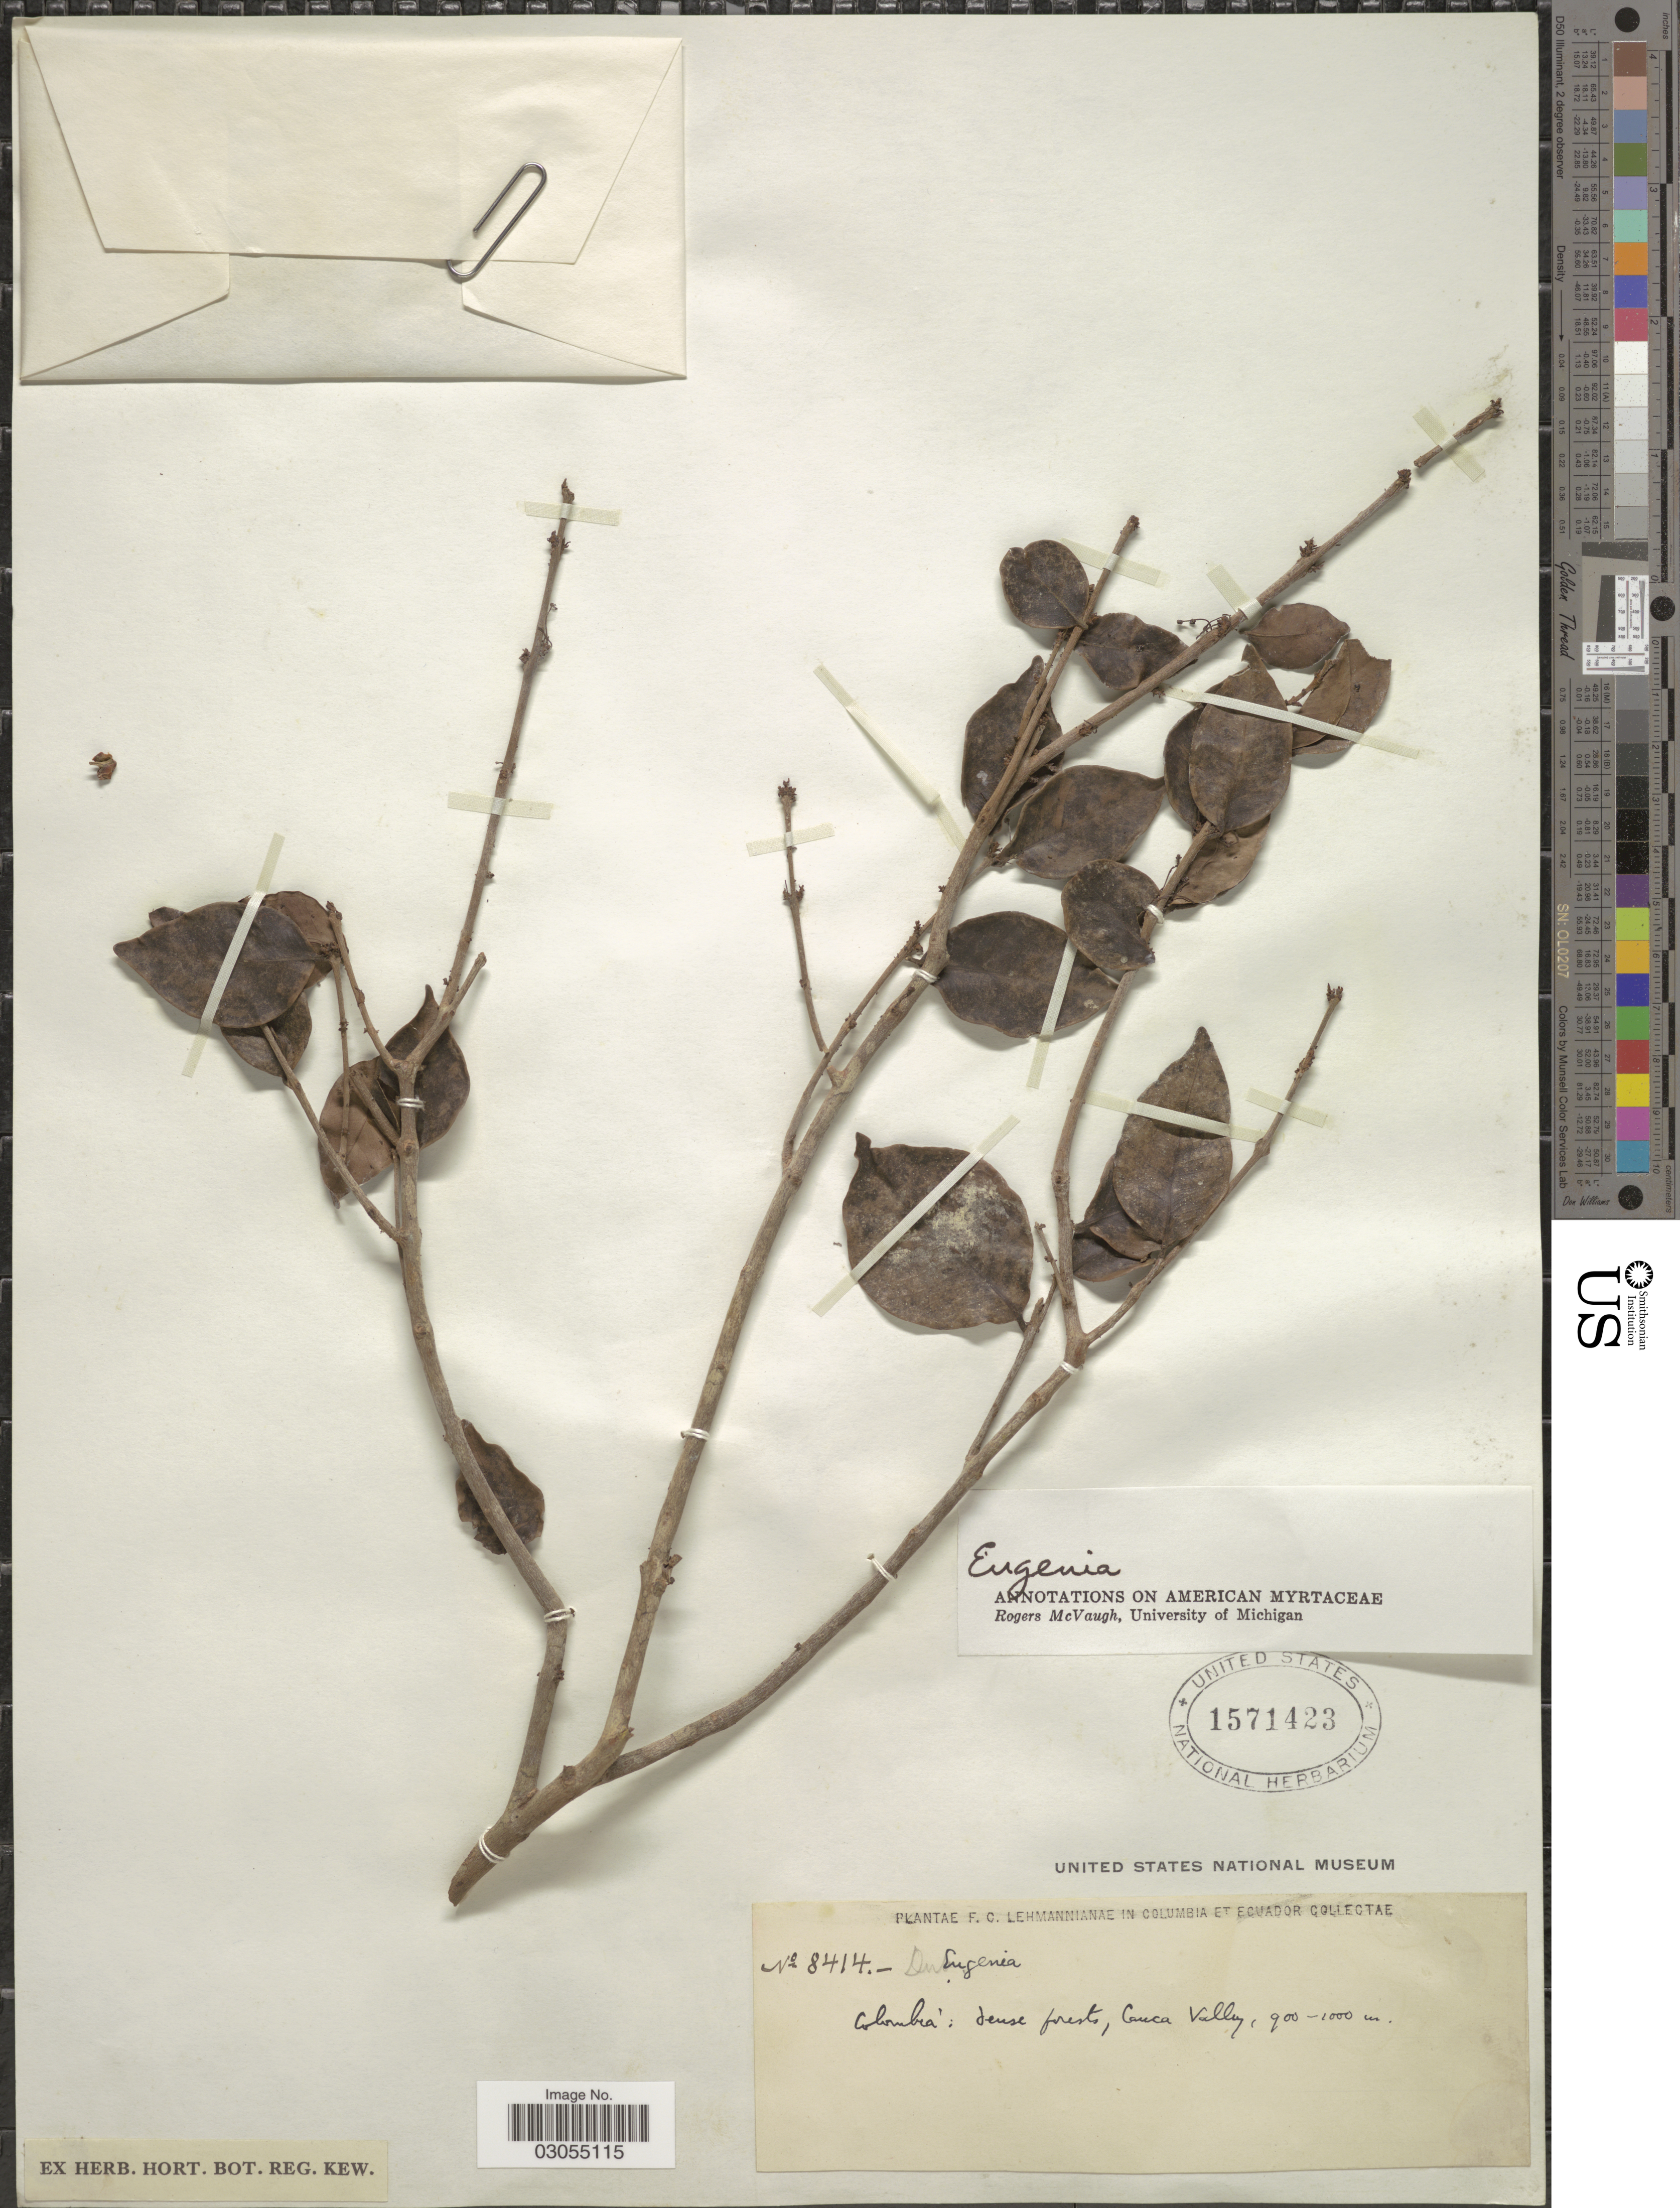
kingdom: Plantae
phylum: Tracheophyta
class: Magnoliopsida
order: Myrtales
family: Myrtaceae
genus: Eugenia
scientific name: Eugenia sp.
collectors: F. C. Lehmann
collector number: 8414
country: Colombia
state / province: Valle del Cauca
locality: Dense forests, Cauca Valley.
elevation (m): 900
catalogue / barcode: US 1571423